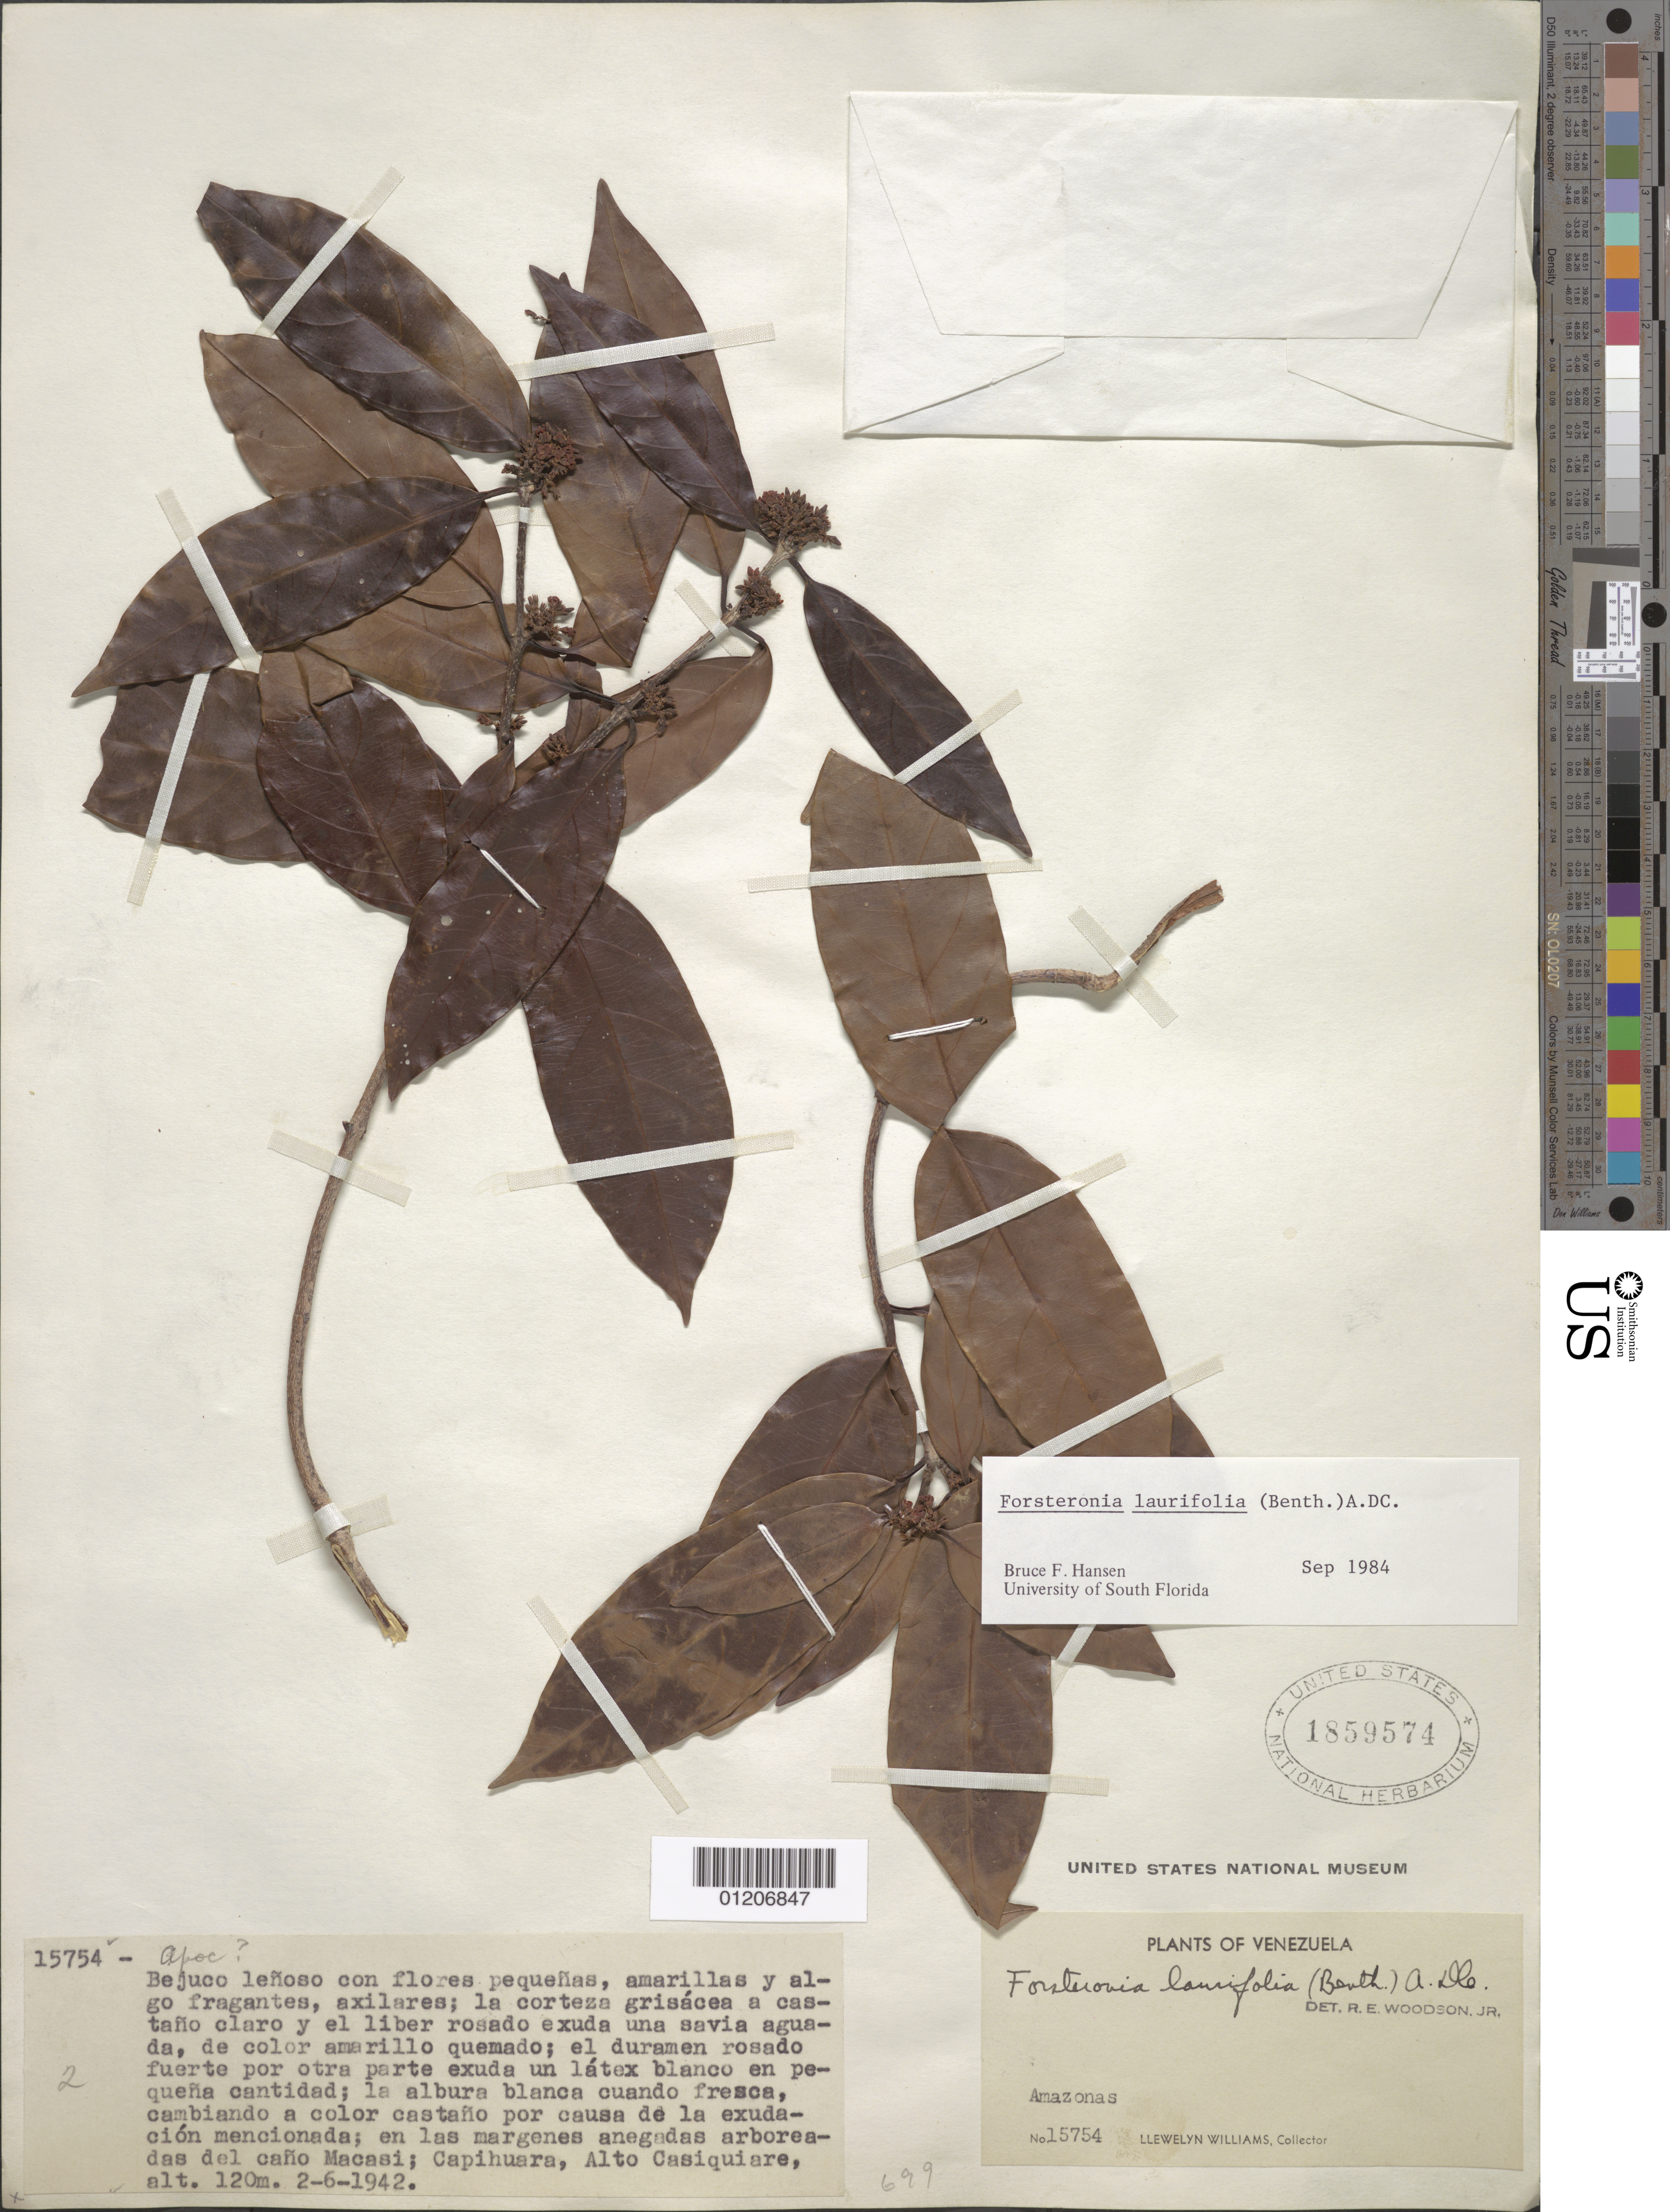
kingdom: Plantae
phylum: Tracheophyta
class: Magnoliopsida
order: Gentianales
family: Apocynaceae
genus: Forsteronia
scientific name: Forsteronia laurifolia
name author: (Benth.) A. DC.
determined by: Hansen, B.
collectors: L. Williams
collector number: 15754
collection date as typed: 2-6-1942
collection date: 1942-06-02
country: Venezuela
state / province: Amazonas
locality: Cano Macasi; Capihuara, Alto Casiquiare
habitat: Margenes anegadas arboreadas del cano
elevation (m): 120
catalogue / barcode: US 1859574